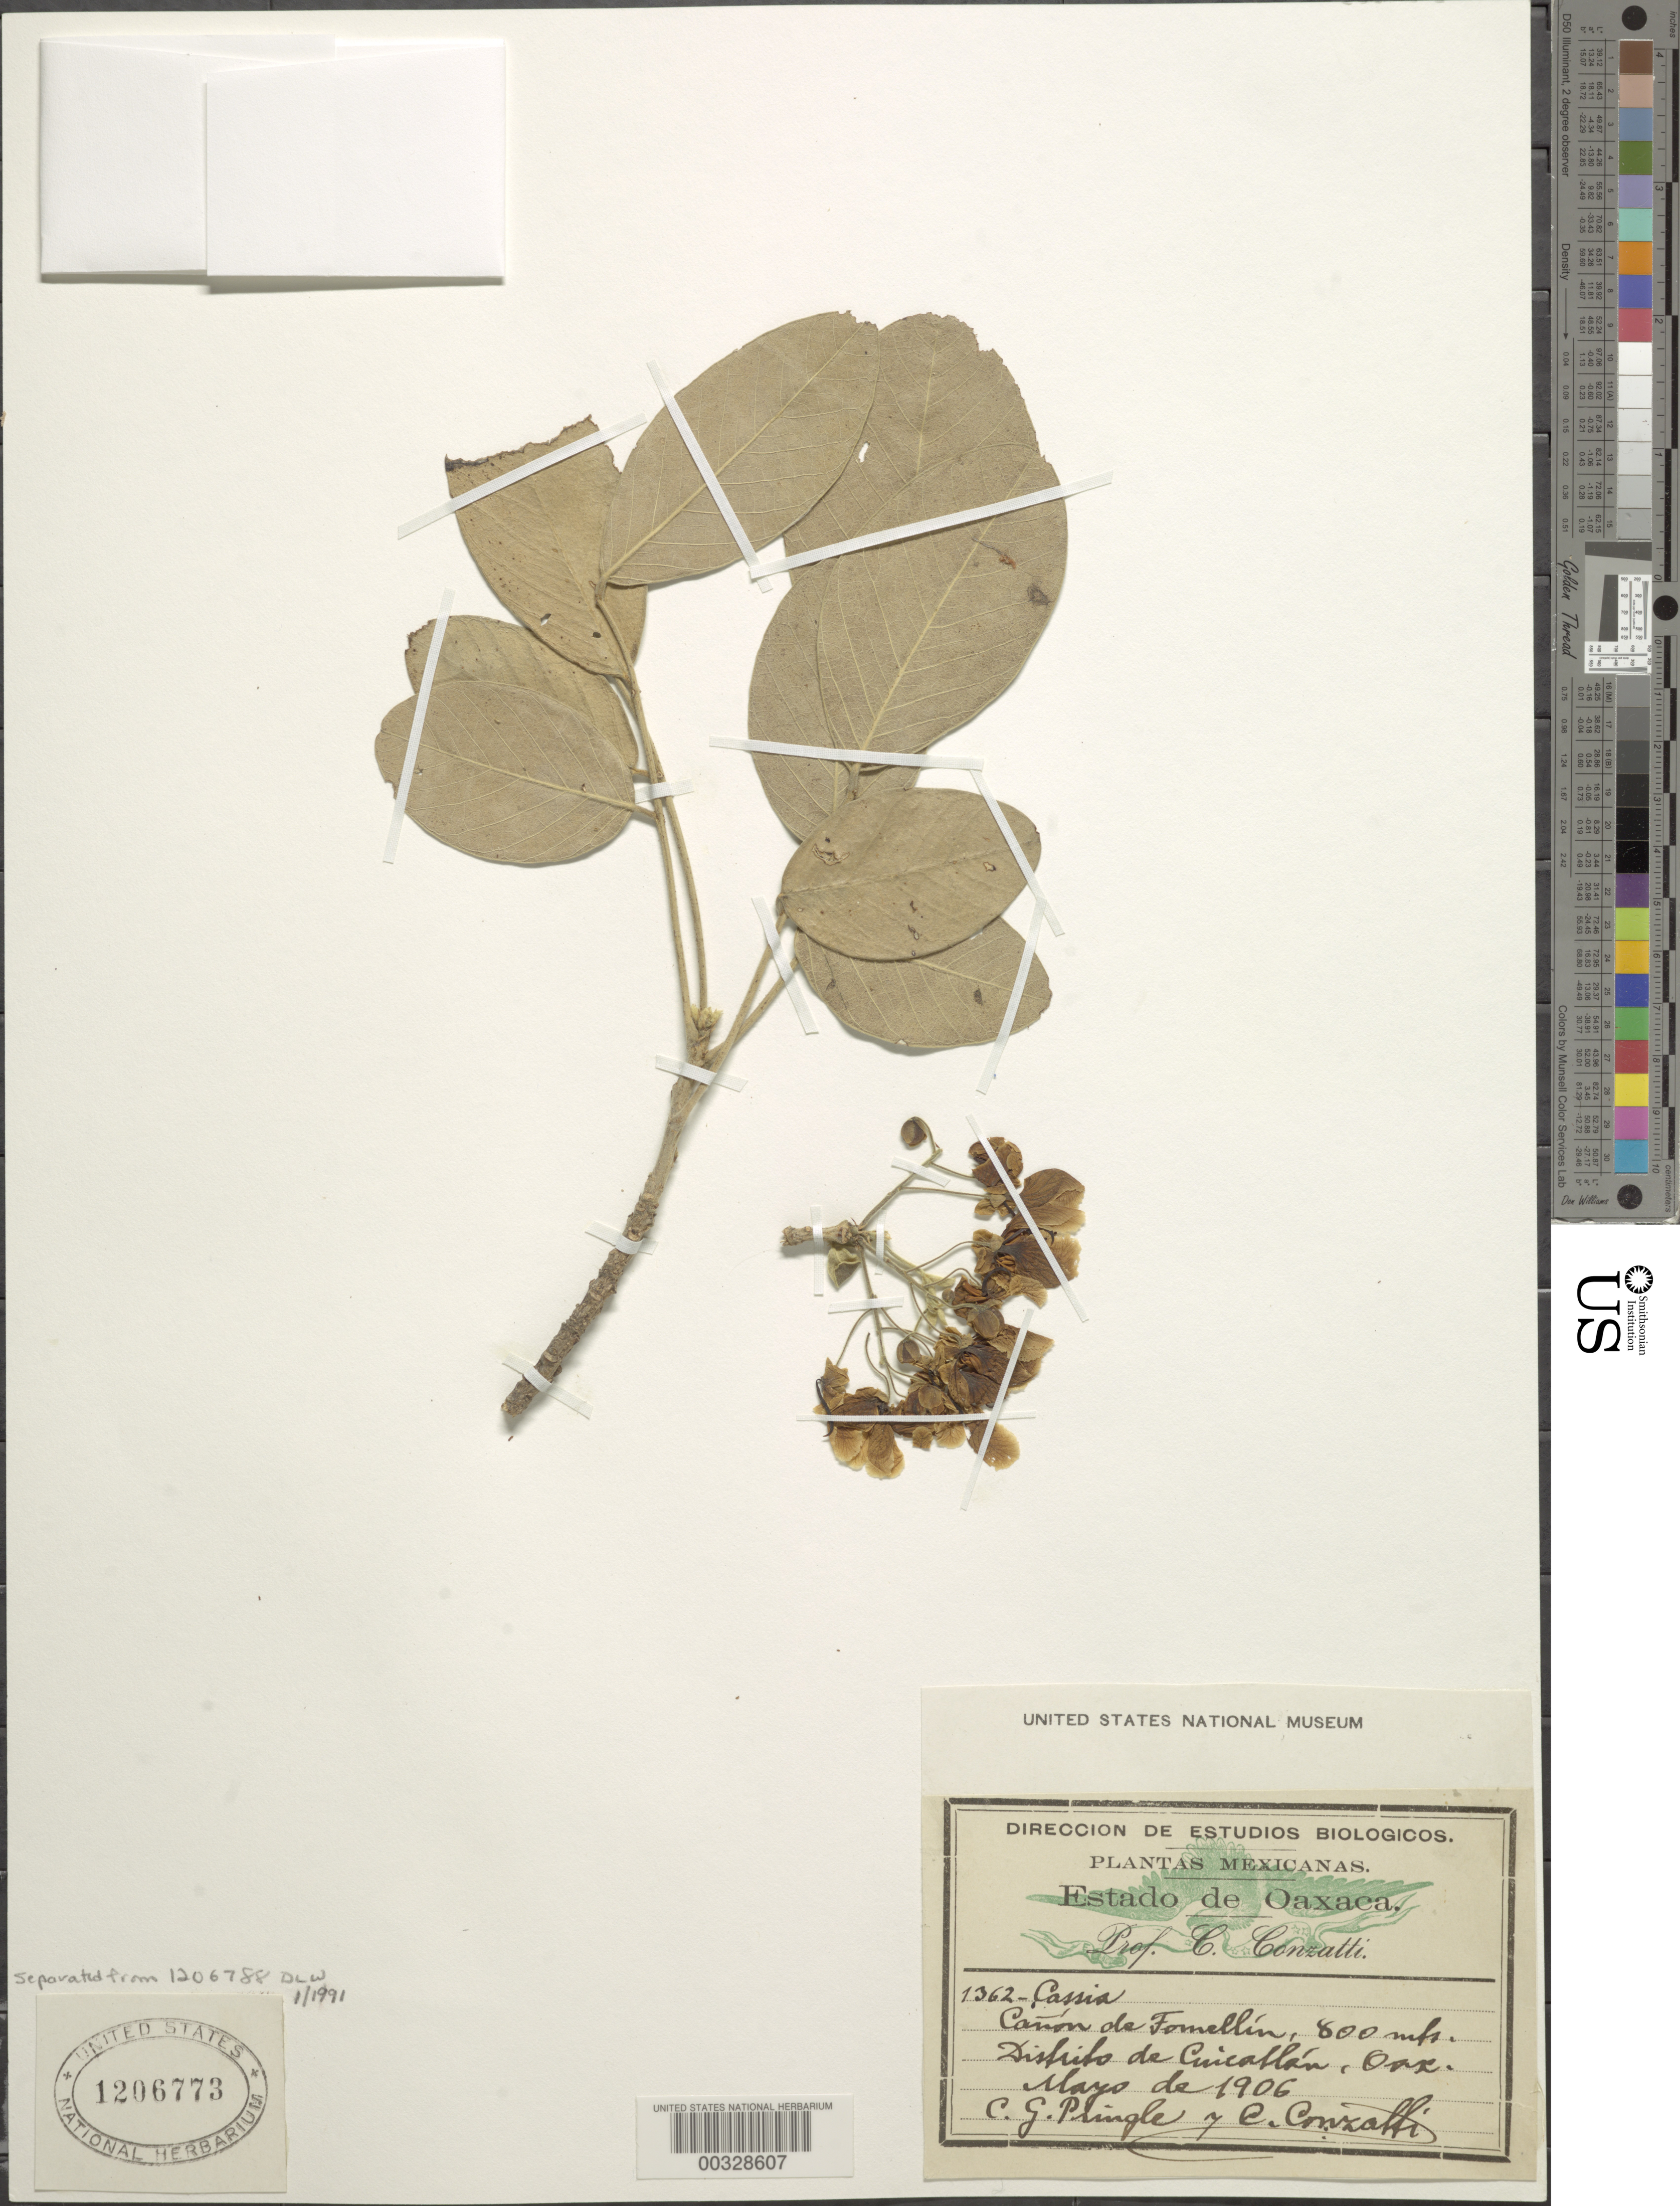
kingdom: Plantae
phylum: Tracheophyta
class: Magnoliopsida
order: Fabales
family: Fabaceae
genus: Senna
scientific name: Senna emarginata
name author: L.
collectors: C. G. Pringle & C. Conzatti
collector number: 1362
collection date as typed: May 1906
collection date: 1906-05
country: Mexico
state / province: Oaxaca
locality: Cuicatlan Mun. (?), Canon de Tomellin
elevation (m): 800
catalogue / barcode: US 1206773